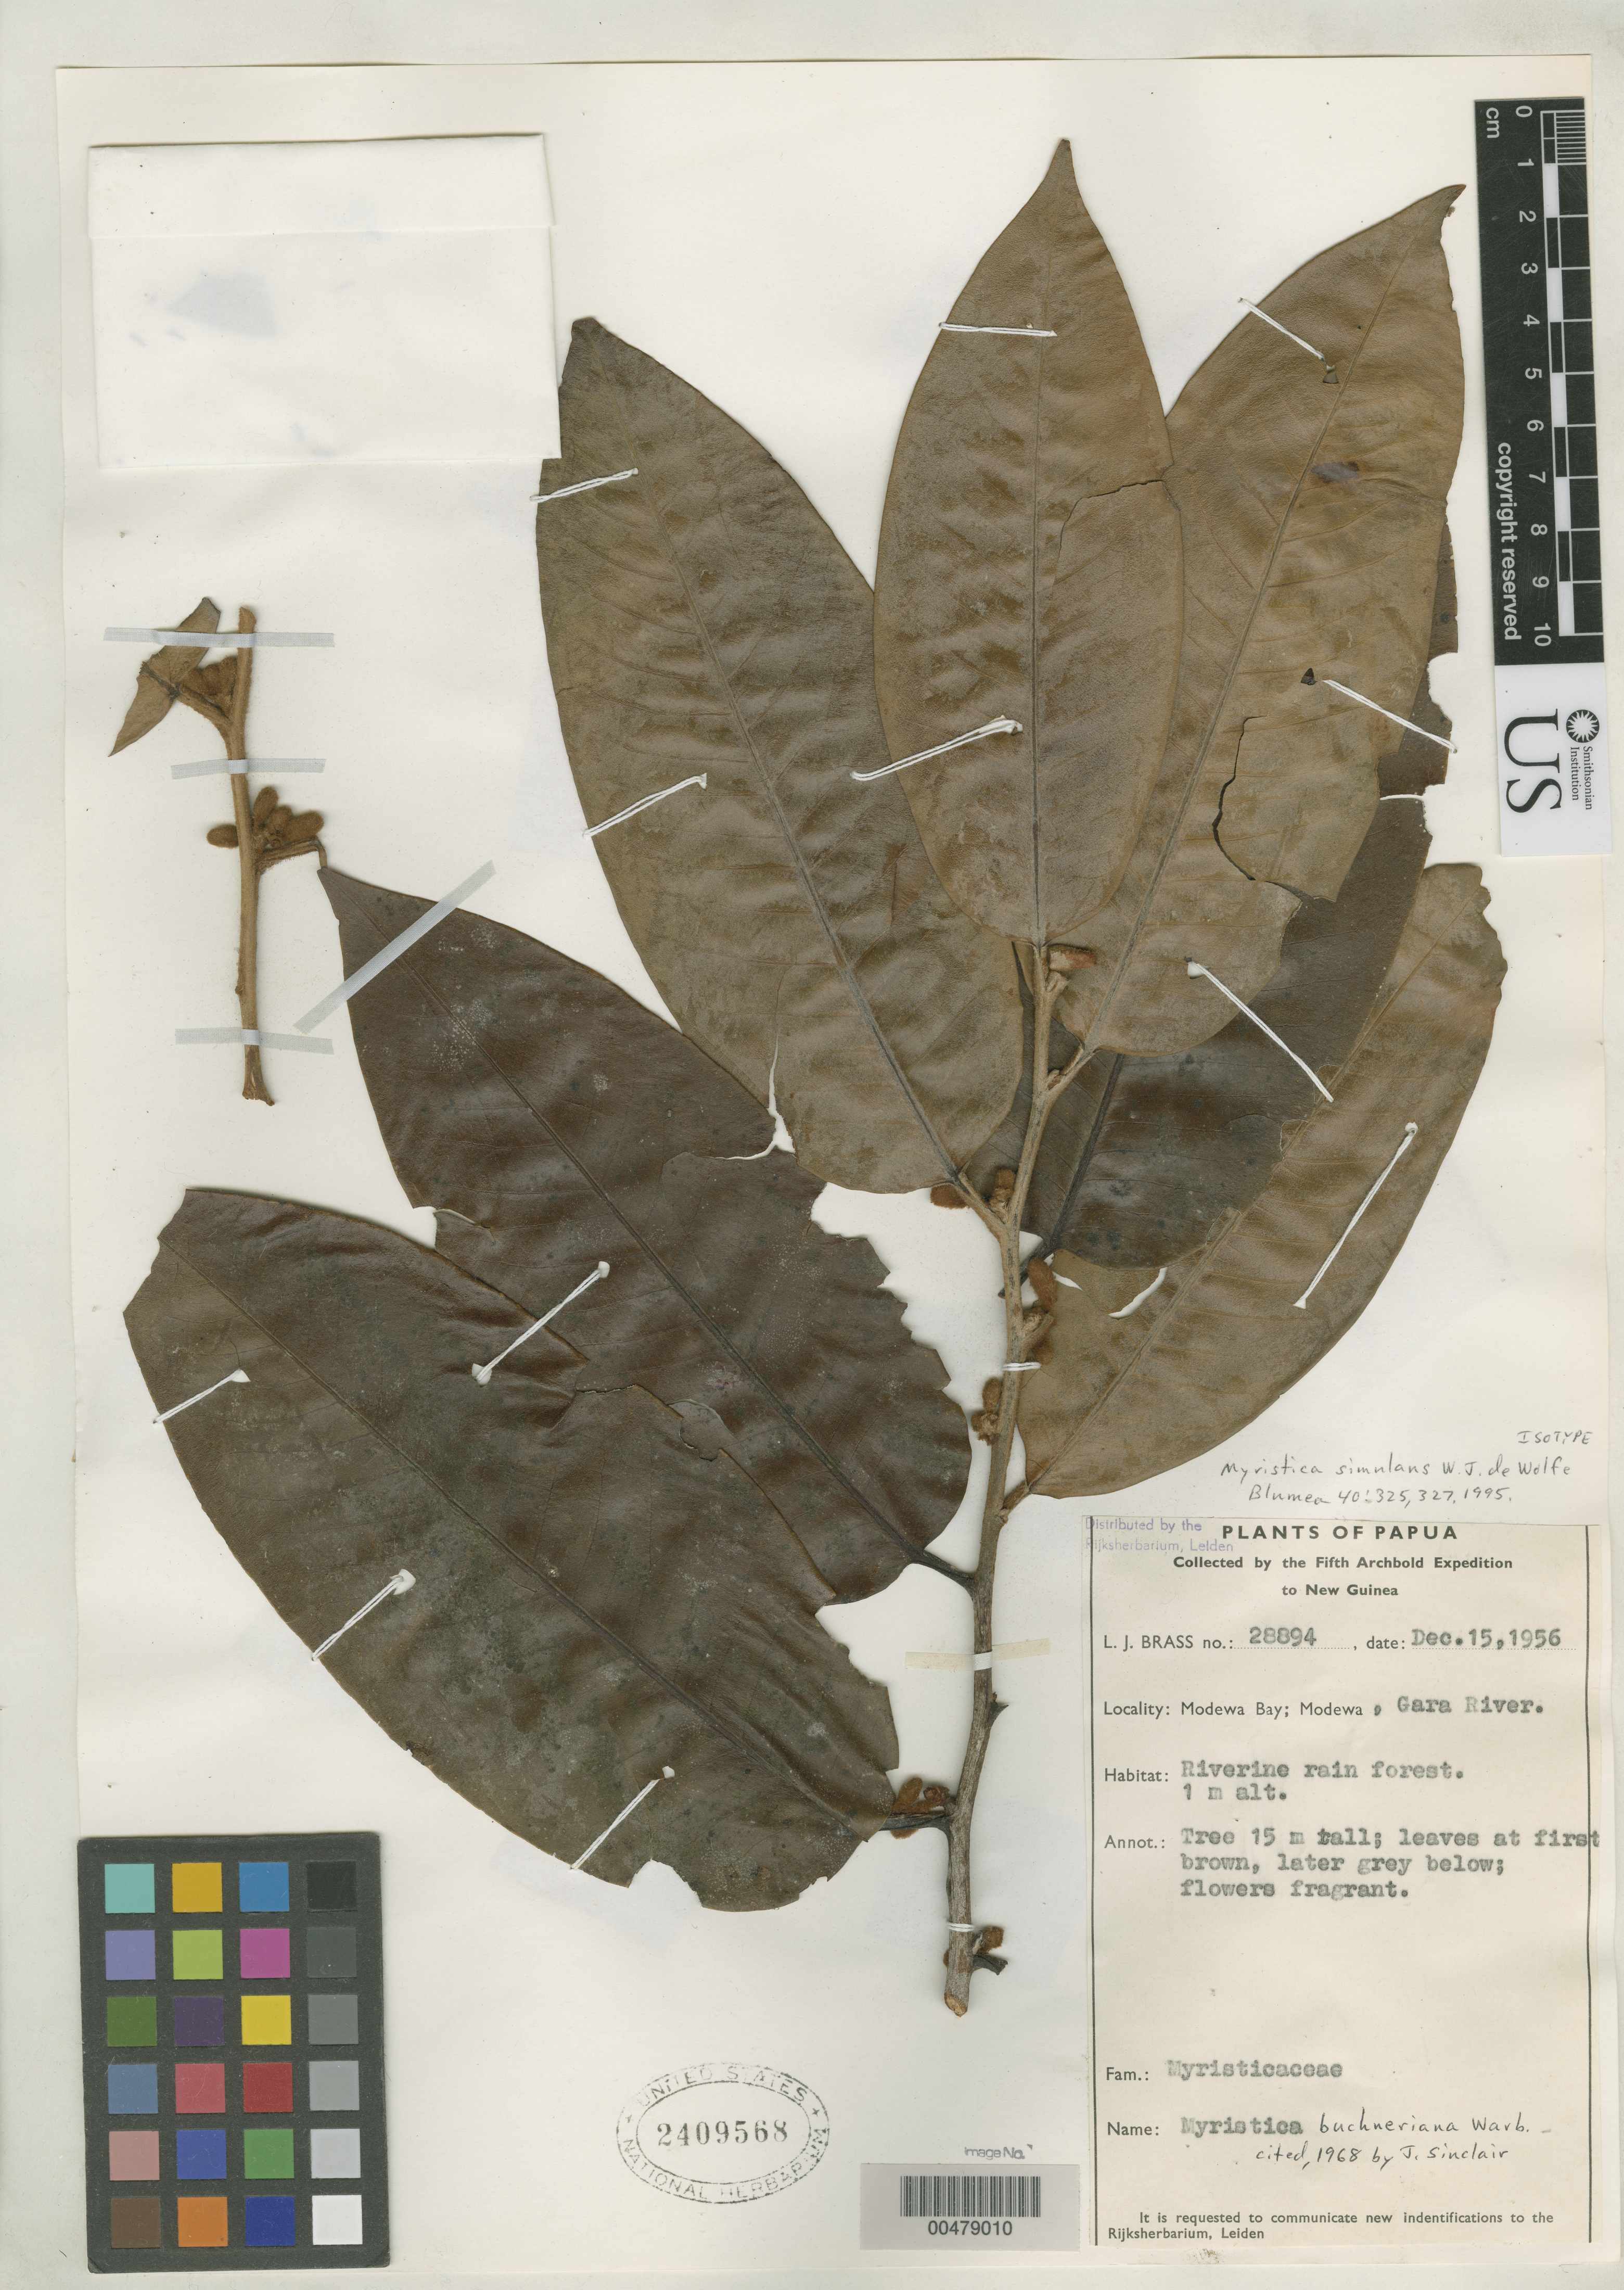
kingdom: Plantae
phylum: Tracheophyta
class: Magnoliopsida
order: Magnoliales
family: Myristicaceae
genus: Myristica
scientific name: Myristica simulans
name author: W.J. de Wilde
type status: Isotype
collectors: L. J. Brass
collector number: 28894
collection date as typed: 15 Dec 1956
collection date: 1956-12-15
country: Papua New Guinea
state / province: Milne Bay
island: New Guinea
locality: Modewa Bay, Modewa, Gara River.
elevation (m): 1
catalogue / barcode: US 2409568